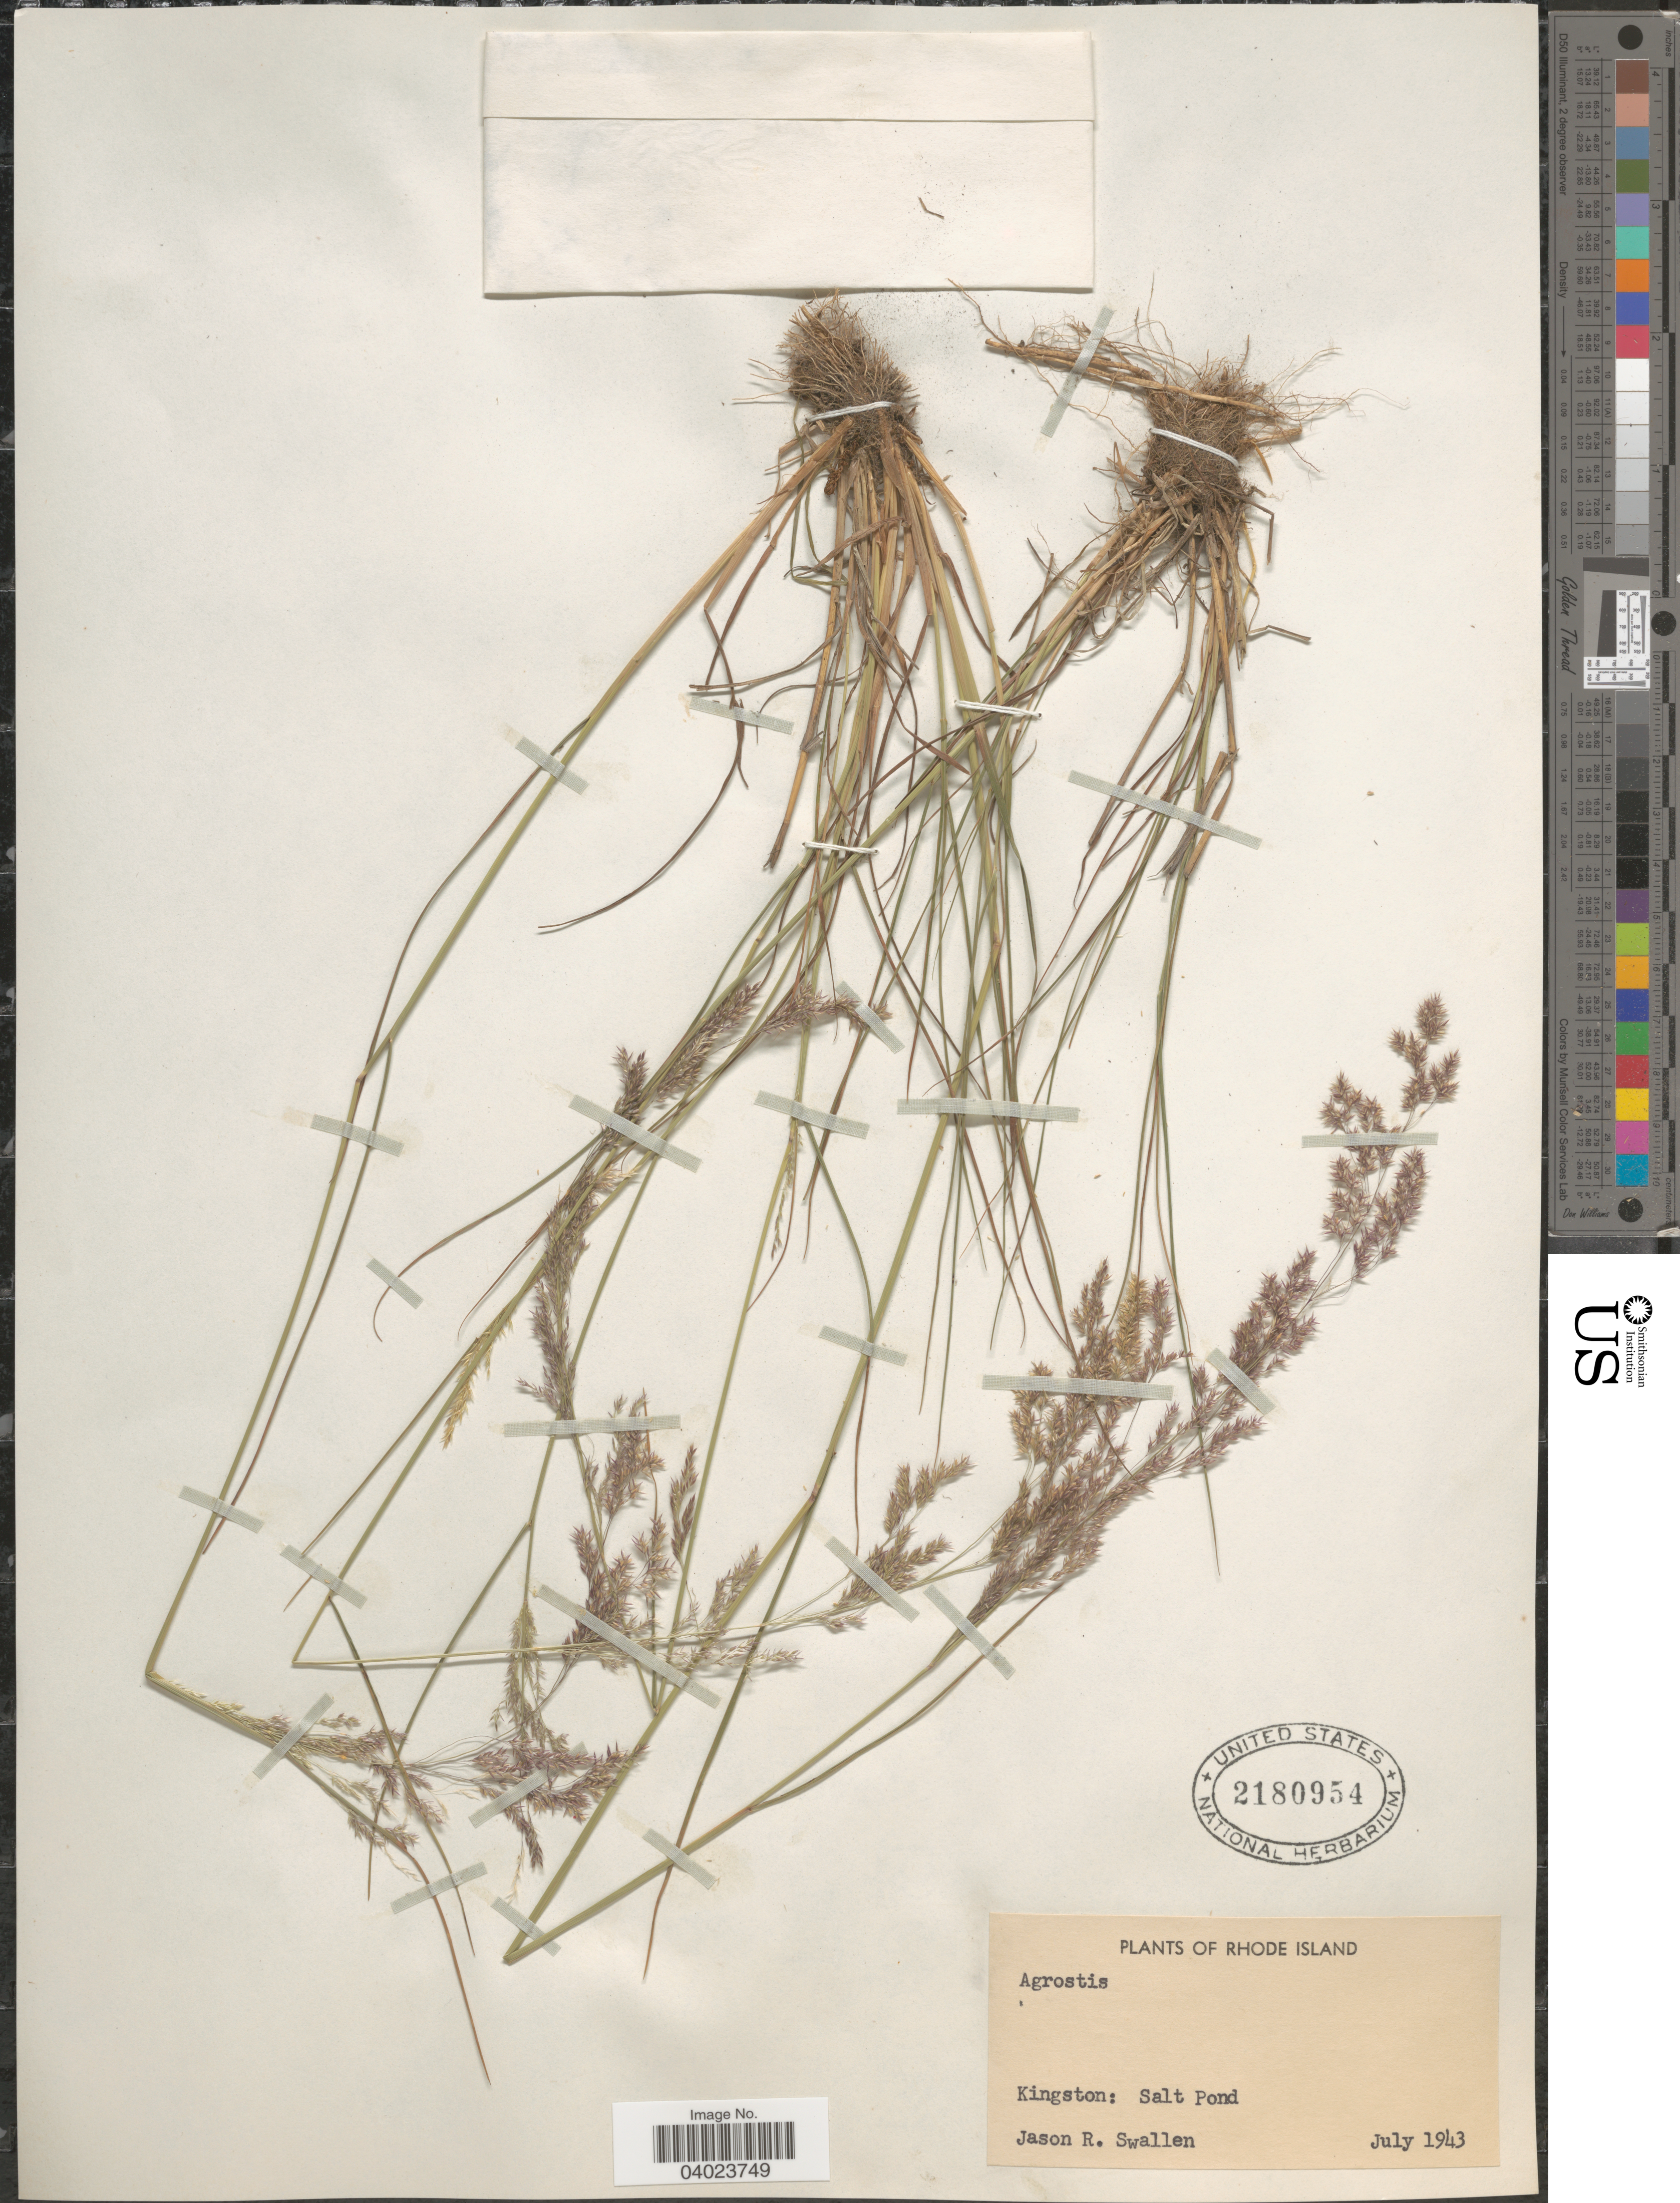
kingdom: Plantae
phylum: Tracheophyta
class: Liliopsida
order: Poales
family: Poaceae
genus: Agrostis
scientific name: Agrostis sp.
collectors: J. R. Swallen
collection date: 1943-07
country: United States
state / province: Rhode Island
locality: Kingston: Salt Pond.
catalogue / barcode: US 2180954